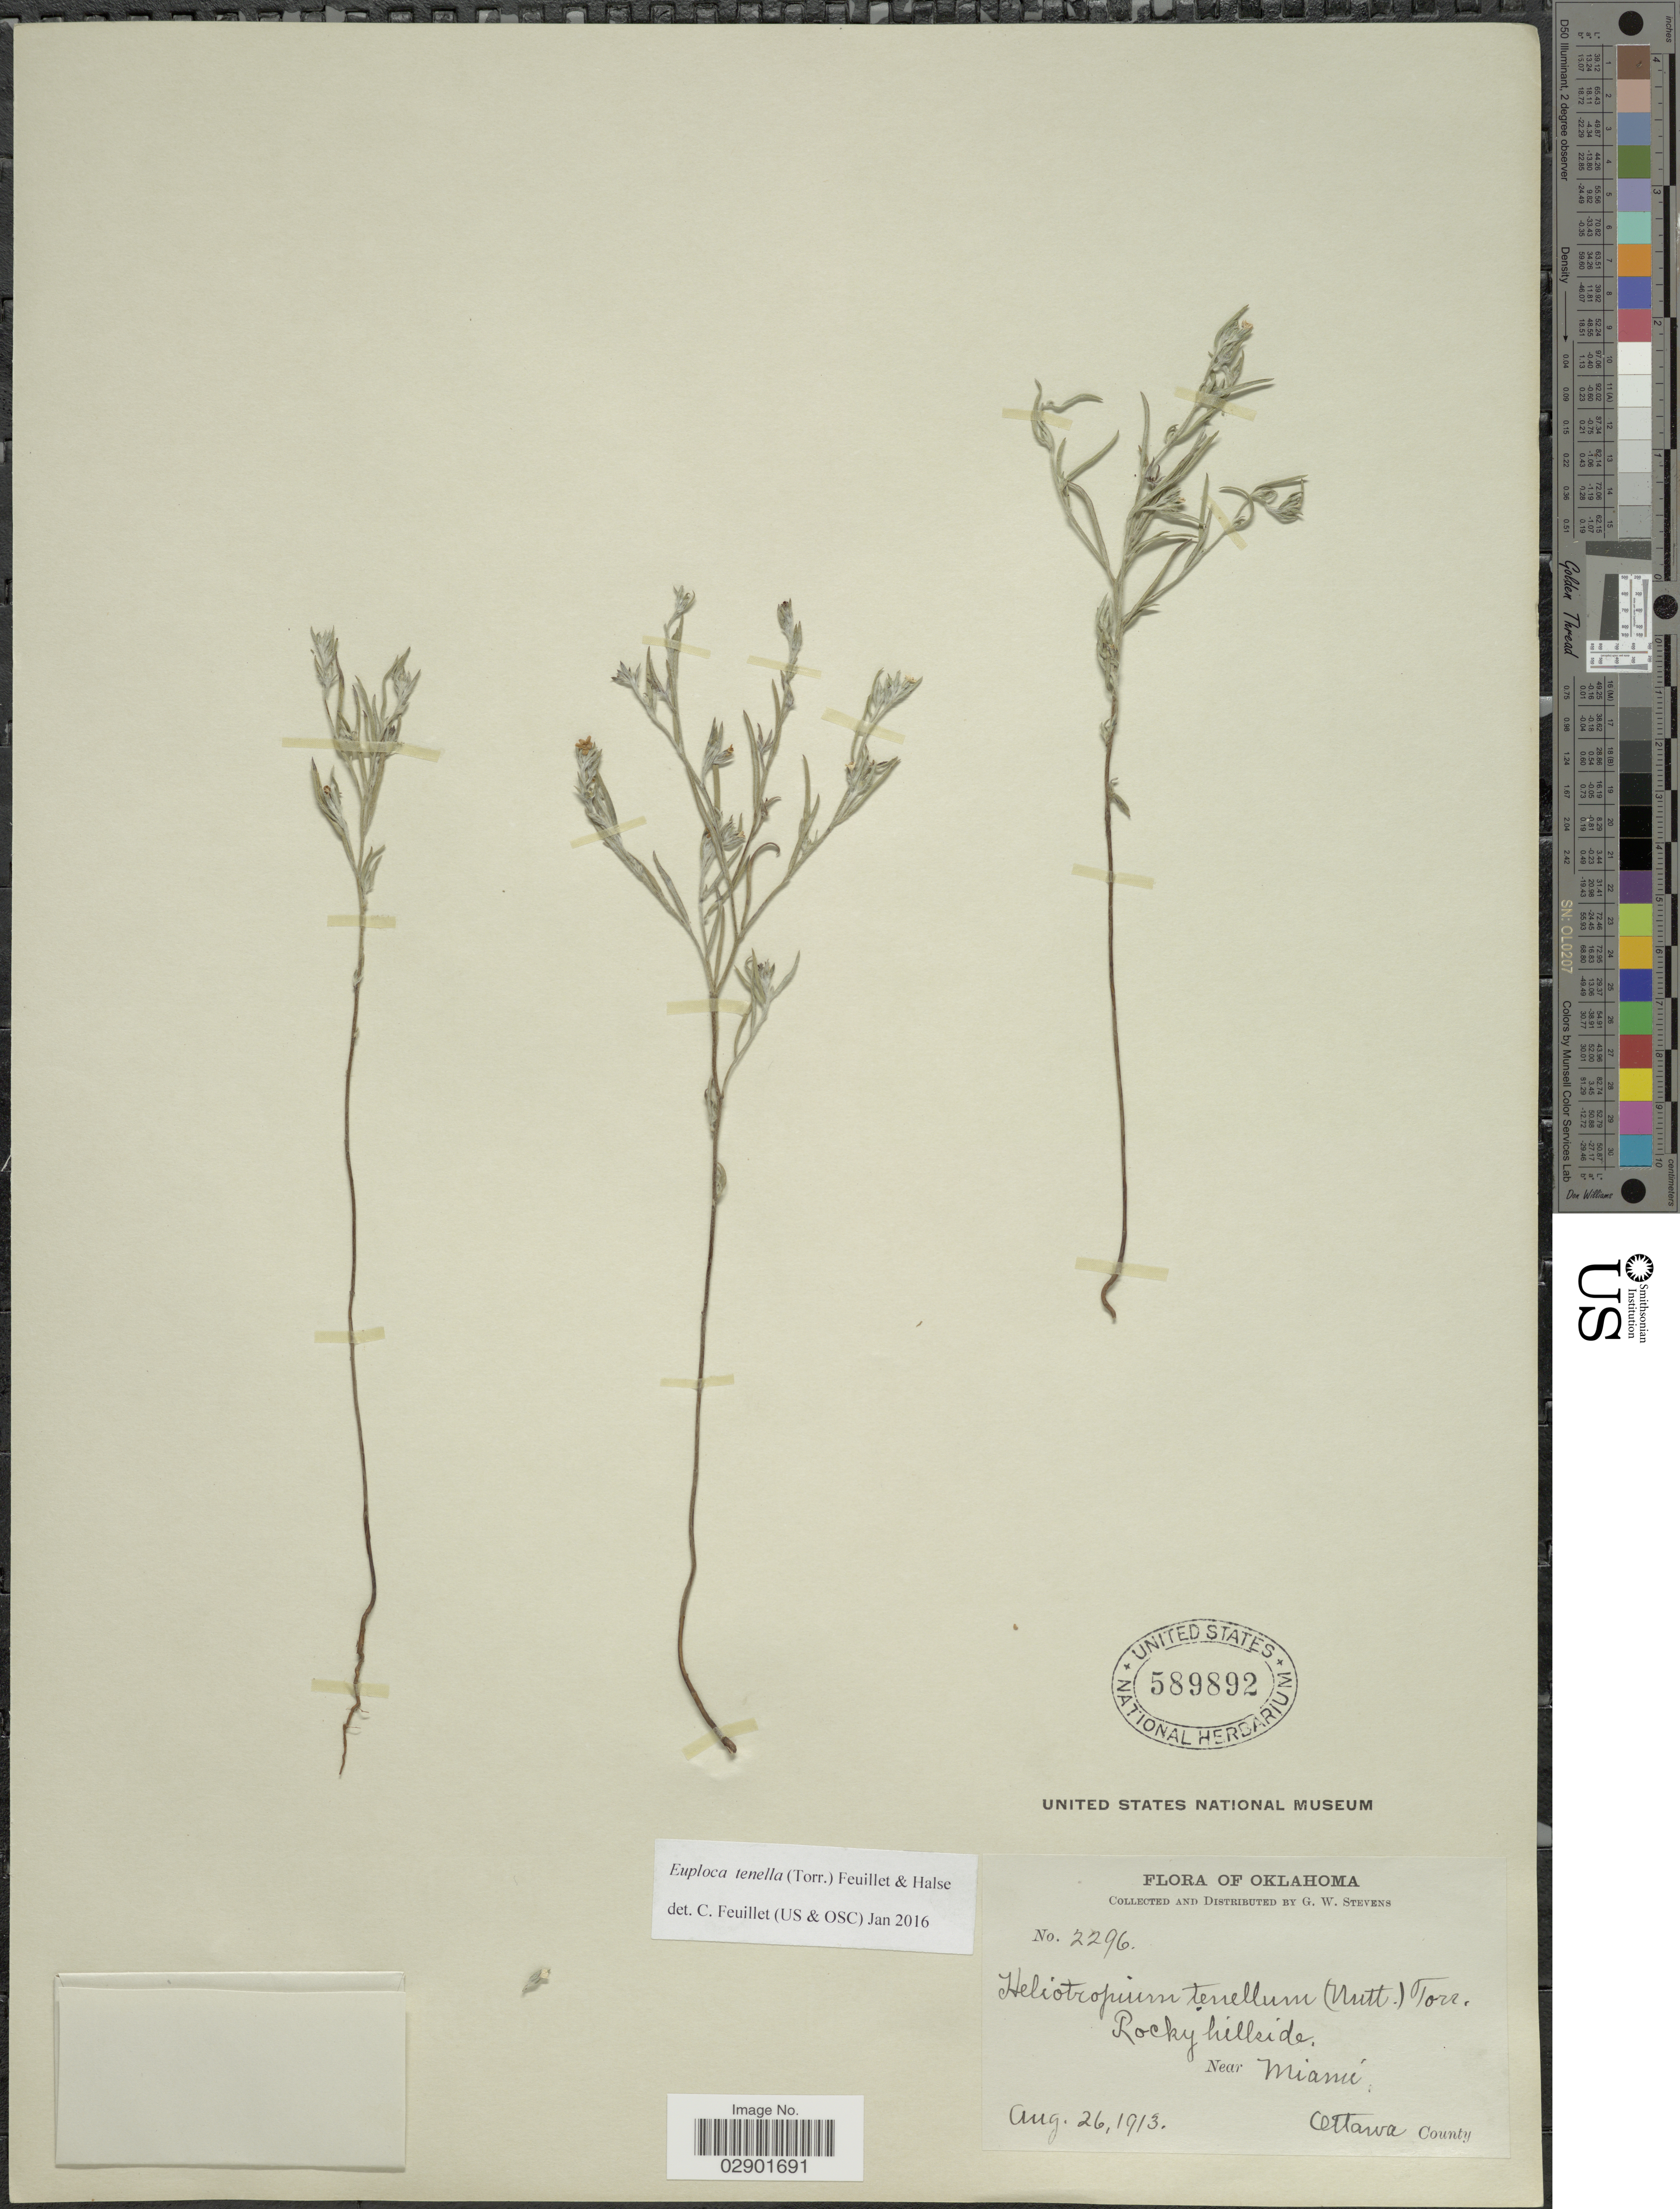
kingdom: Plantae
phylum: Tracheophyta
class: Magnoliopsida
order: Boraginales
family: Heliotropiaceae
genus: Euploca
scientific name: Euploca tenella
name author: (Torr.) Feuillet & Halse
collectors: G. W. Stevens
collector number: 2296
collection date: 1913-08-26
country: United States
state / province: Oklahoma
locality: Rocky hillside. Near Miami. Ottawa County.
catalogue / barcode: US 589892